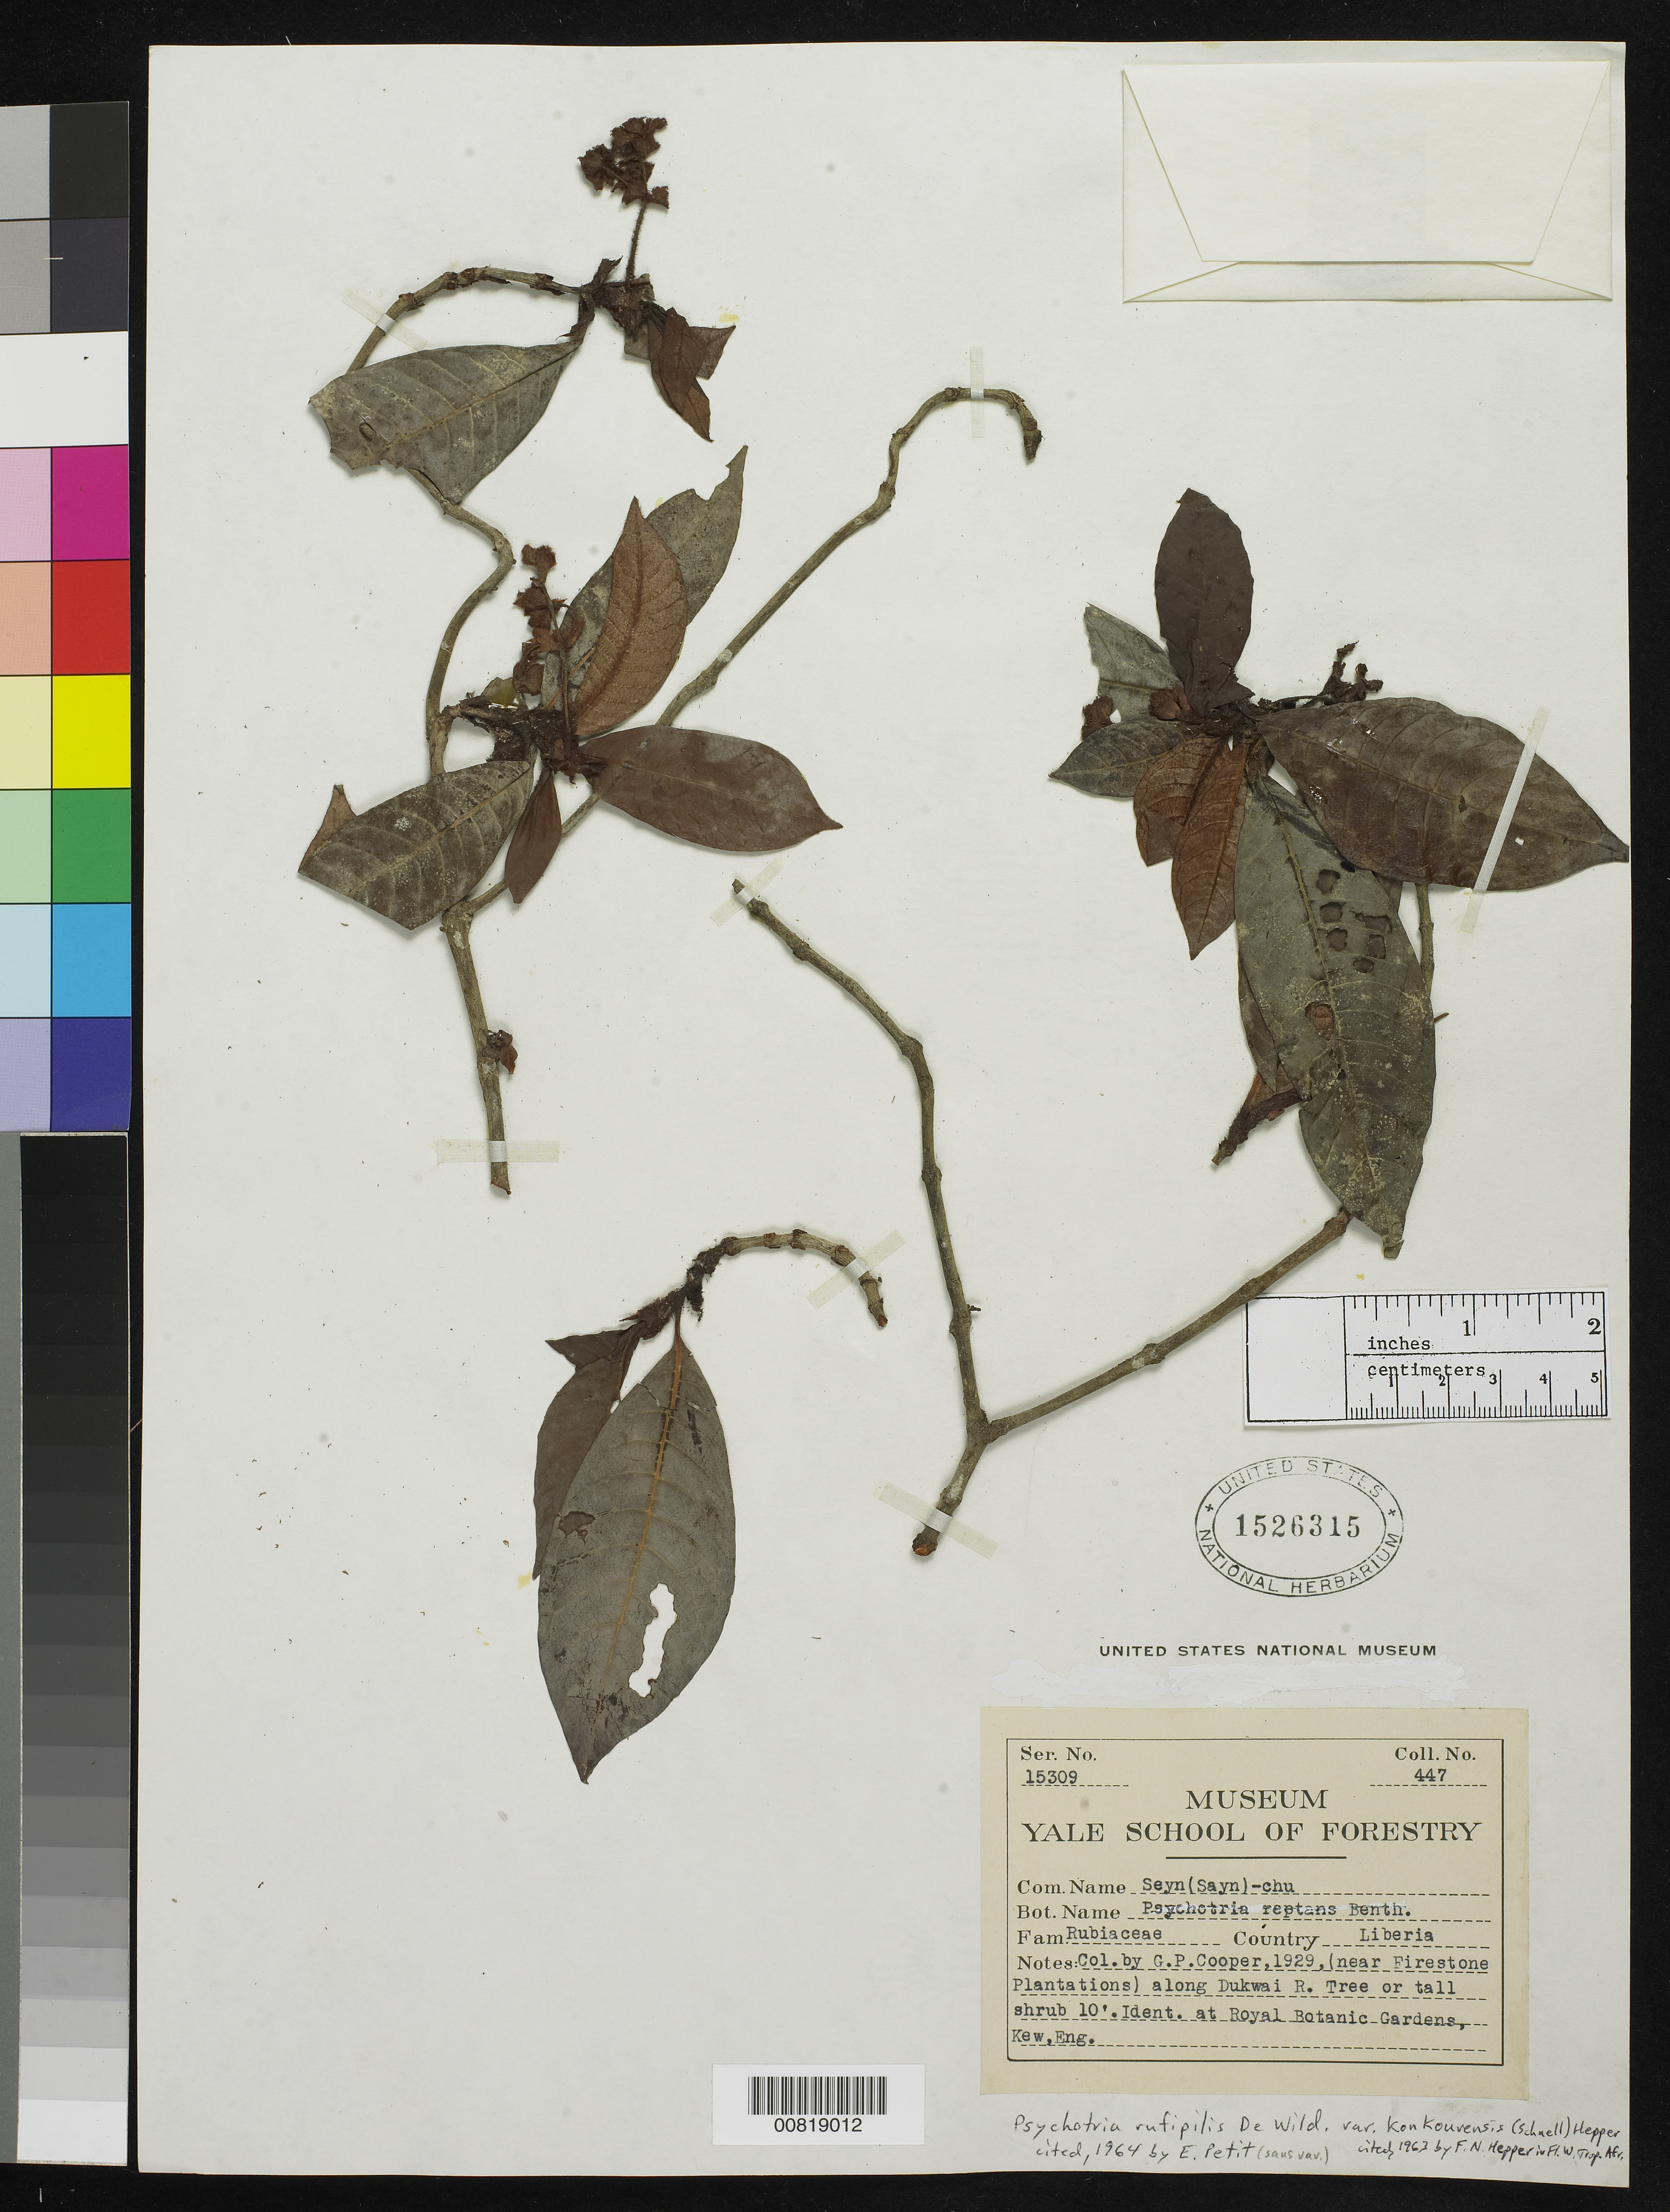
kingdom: Plantae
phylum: Tracheophyta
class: Magnoliopsida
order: Gentianales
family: Rubiaceae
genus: Psychotria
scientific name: Psychotria rufipilis var. kenkourensis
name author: A. Chev. ex De Wild.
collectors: G. Cooper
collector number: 447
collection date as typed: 1929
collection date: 1929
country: Liberia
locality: (near Firestone Plantations) along Dukwai River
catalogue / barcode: US 1526315